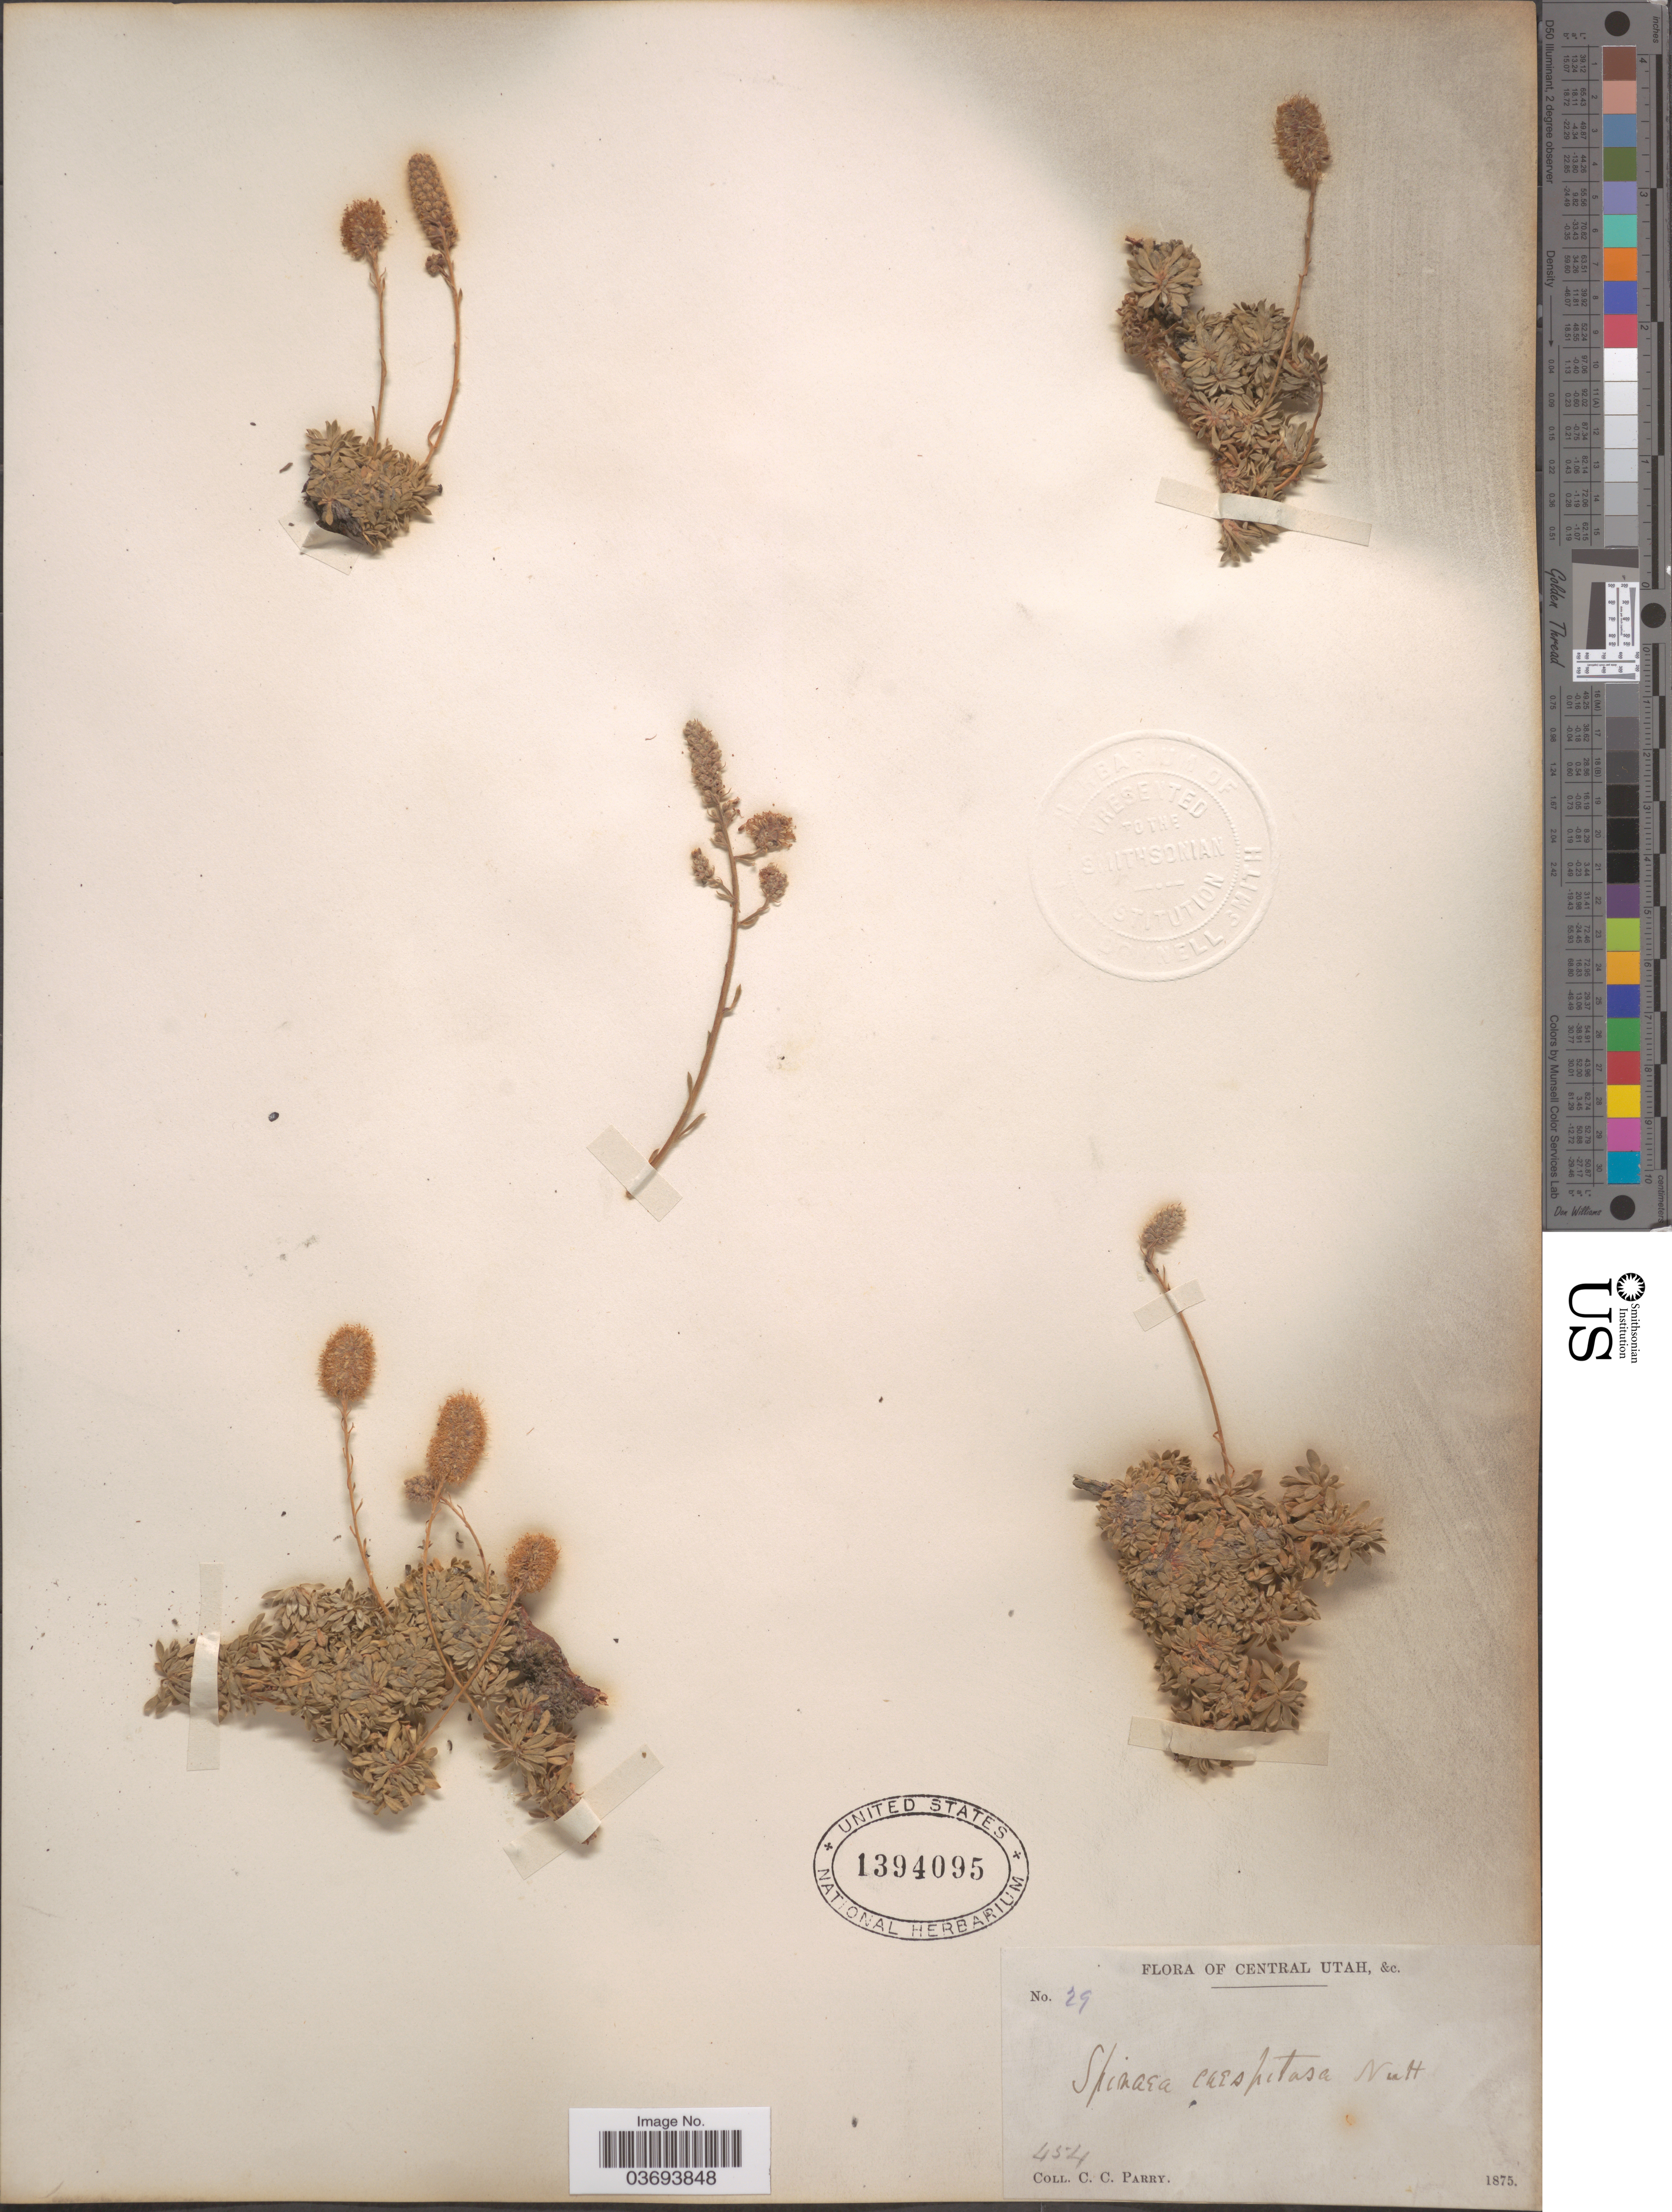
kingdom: Plantae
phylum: Tracheophyta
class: Magnoliopsida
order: Rosales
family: Rosaceae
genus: Petrophytum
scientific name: Petrophytum caespitosum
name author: (Nutt.) Rydb.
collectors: C. C. Parry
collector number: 29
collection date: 1875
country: United States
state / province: Utah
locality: Central Utah.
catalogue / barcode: US 1394095